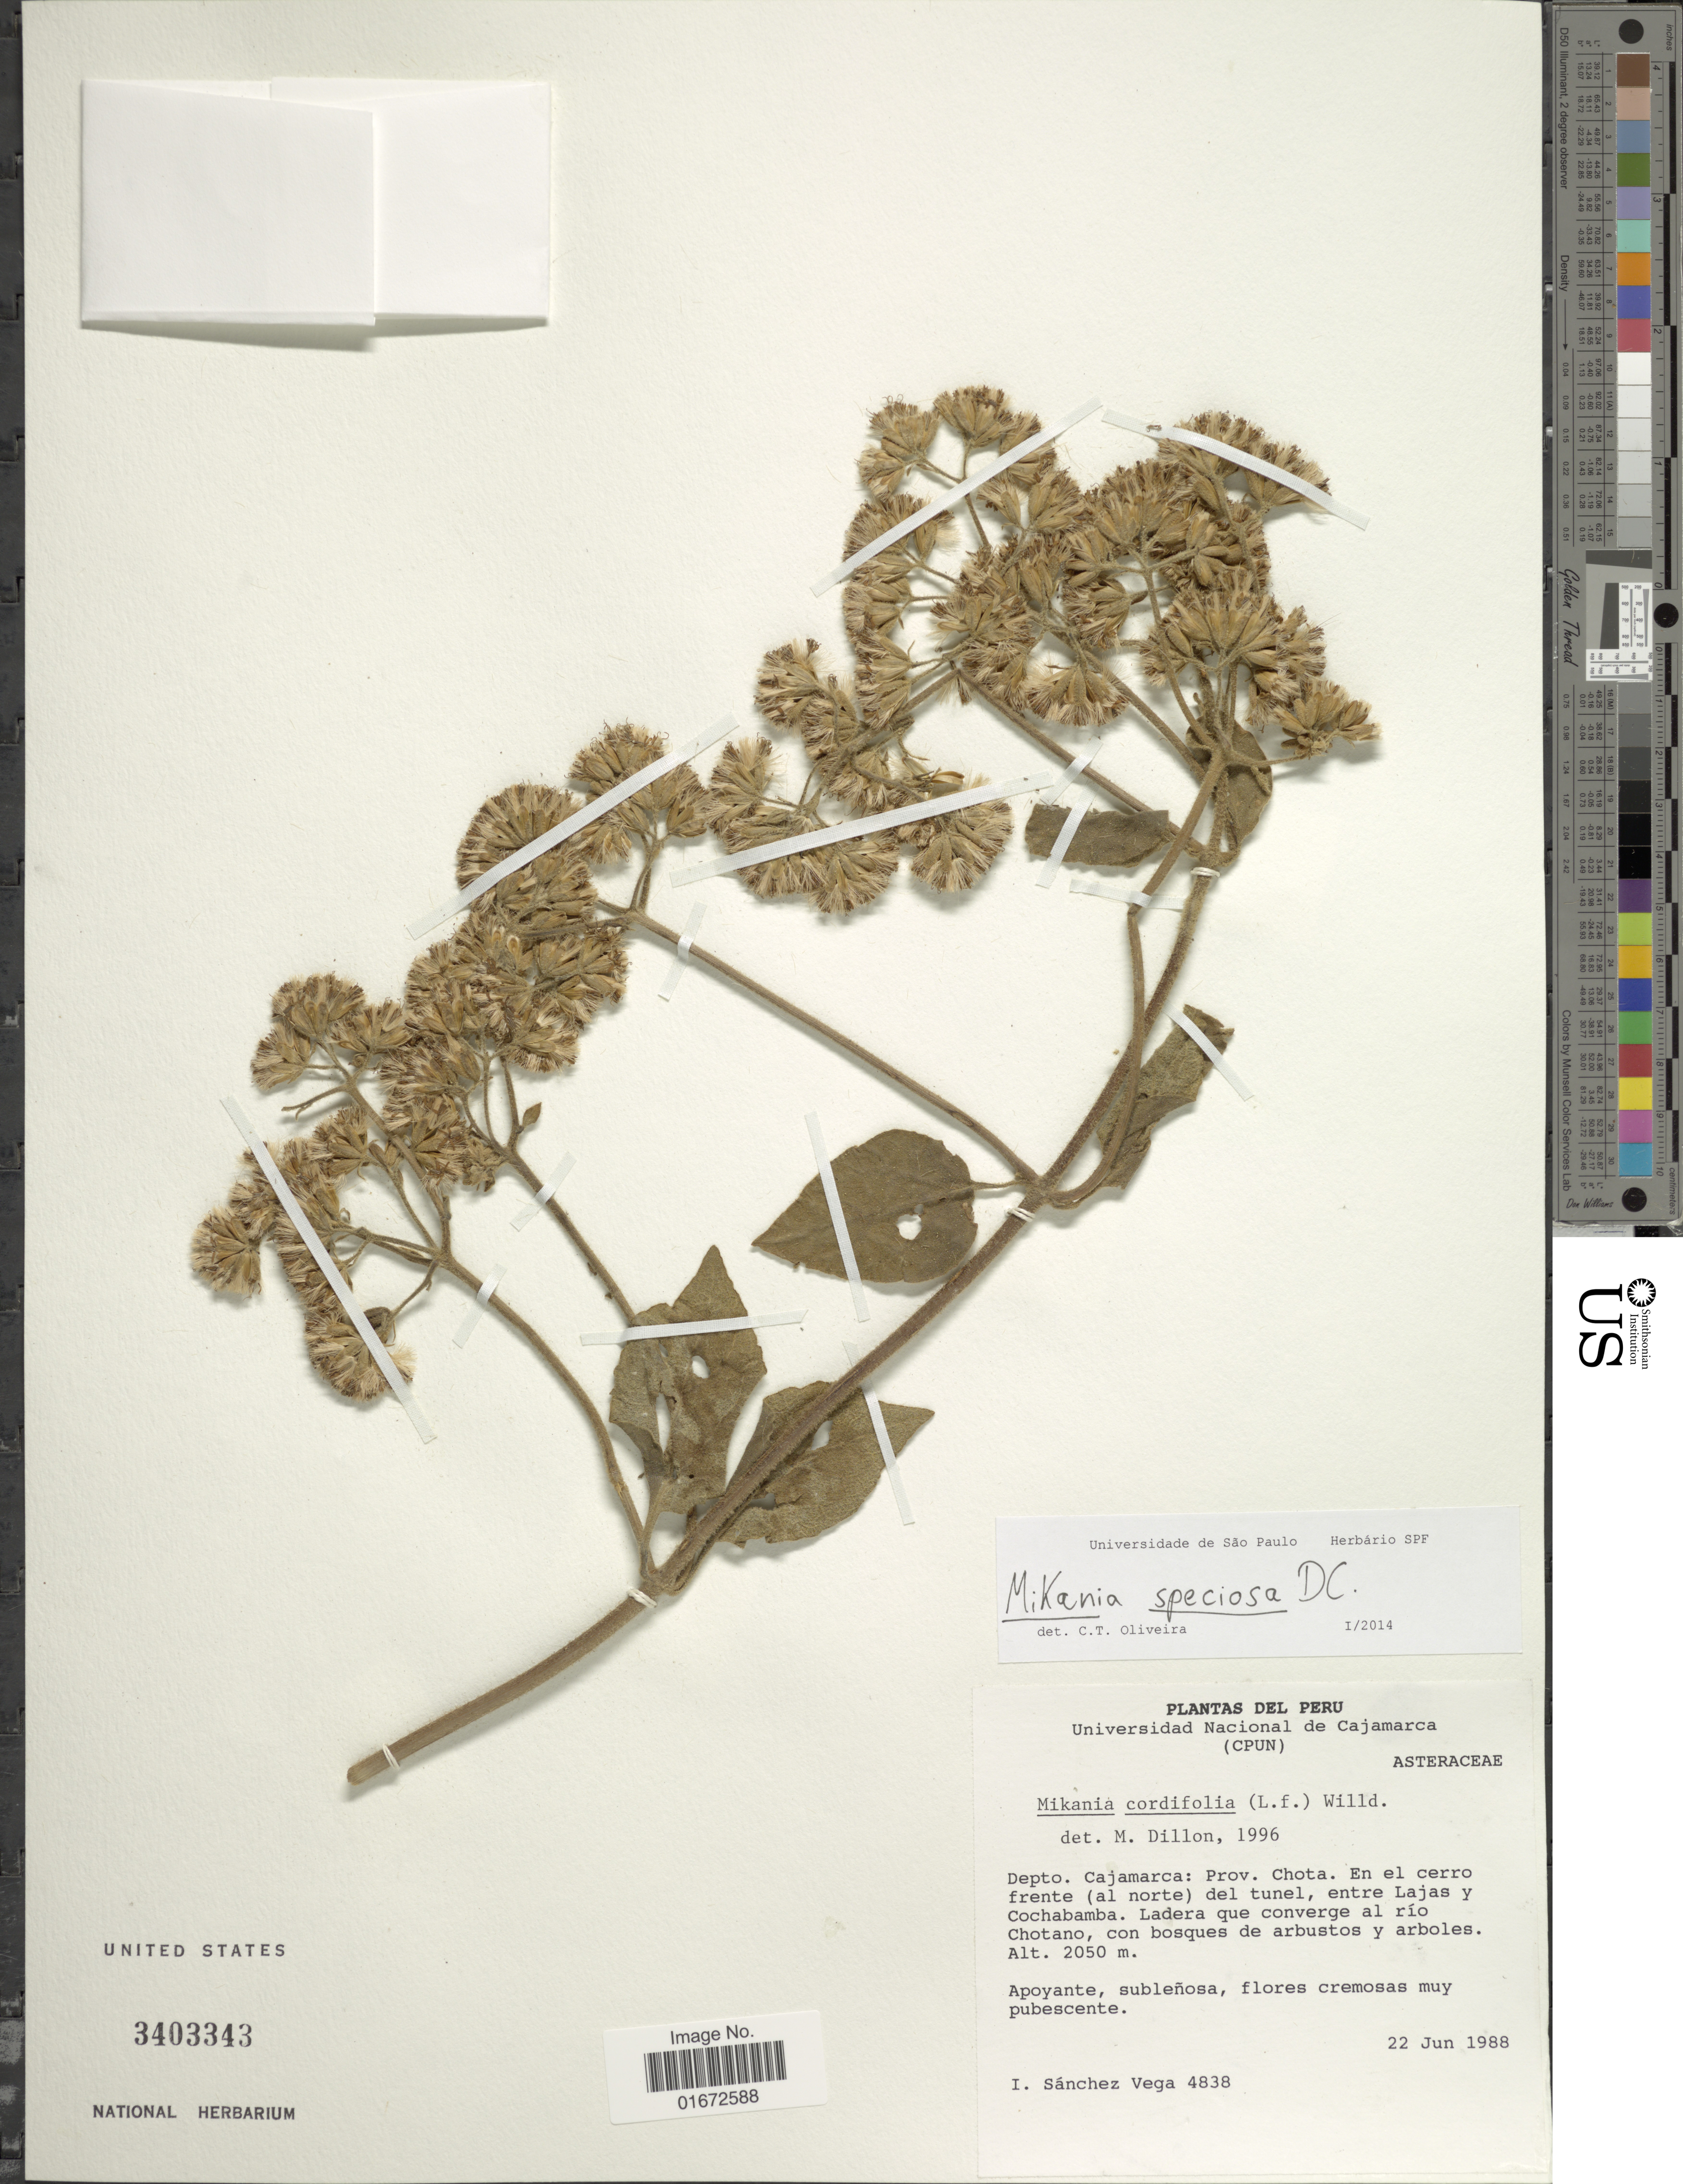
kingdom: Plantae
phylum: Tracheophyta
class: Magnoliopsida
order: Asterales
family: Asteraceae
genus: Mikania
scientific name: Mikania speciosa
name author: DC.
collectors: I. Sánchez Vega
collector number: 4838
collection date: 1988-06-22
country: Peru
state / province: Cajamarca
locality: Depto. Cajamarca: Prov. Chota. En el cerro frente (al norte) del tunel, entre Lajas y Cochabamba. Ladera que converge al río Chotano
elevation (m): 2050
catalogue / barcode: US 3403343